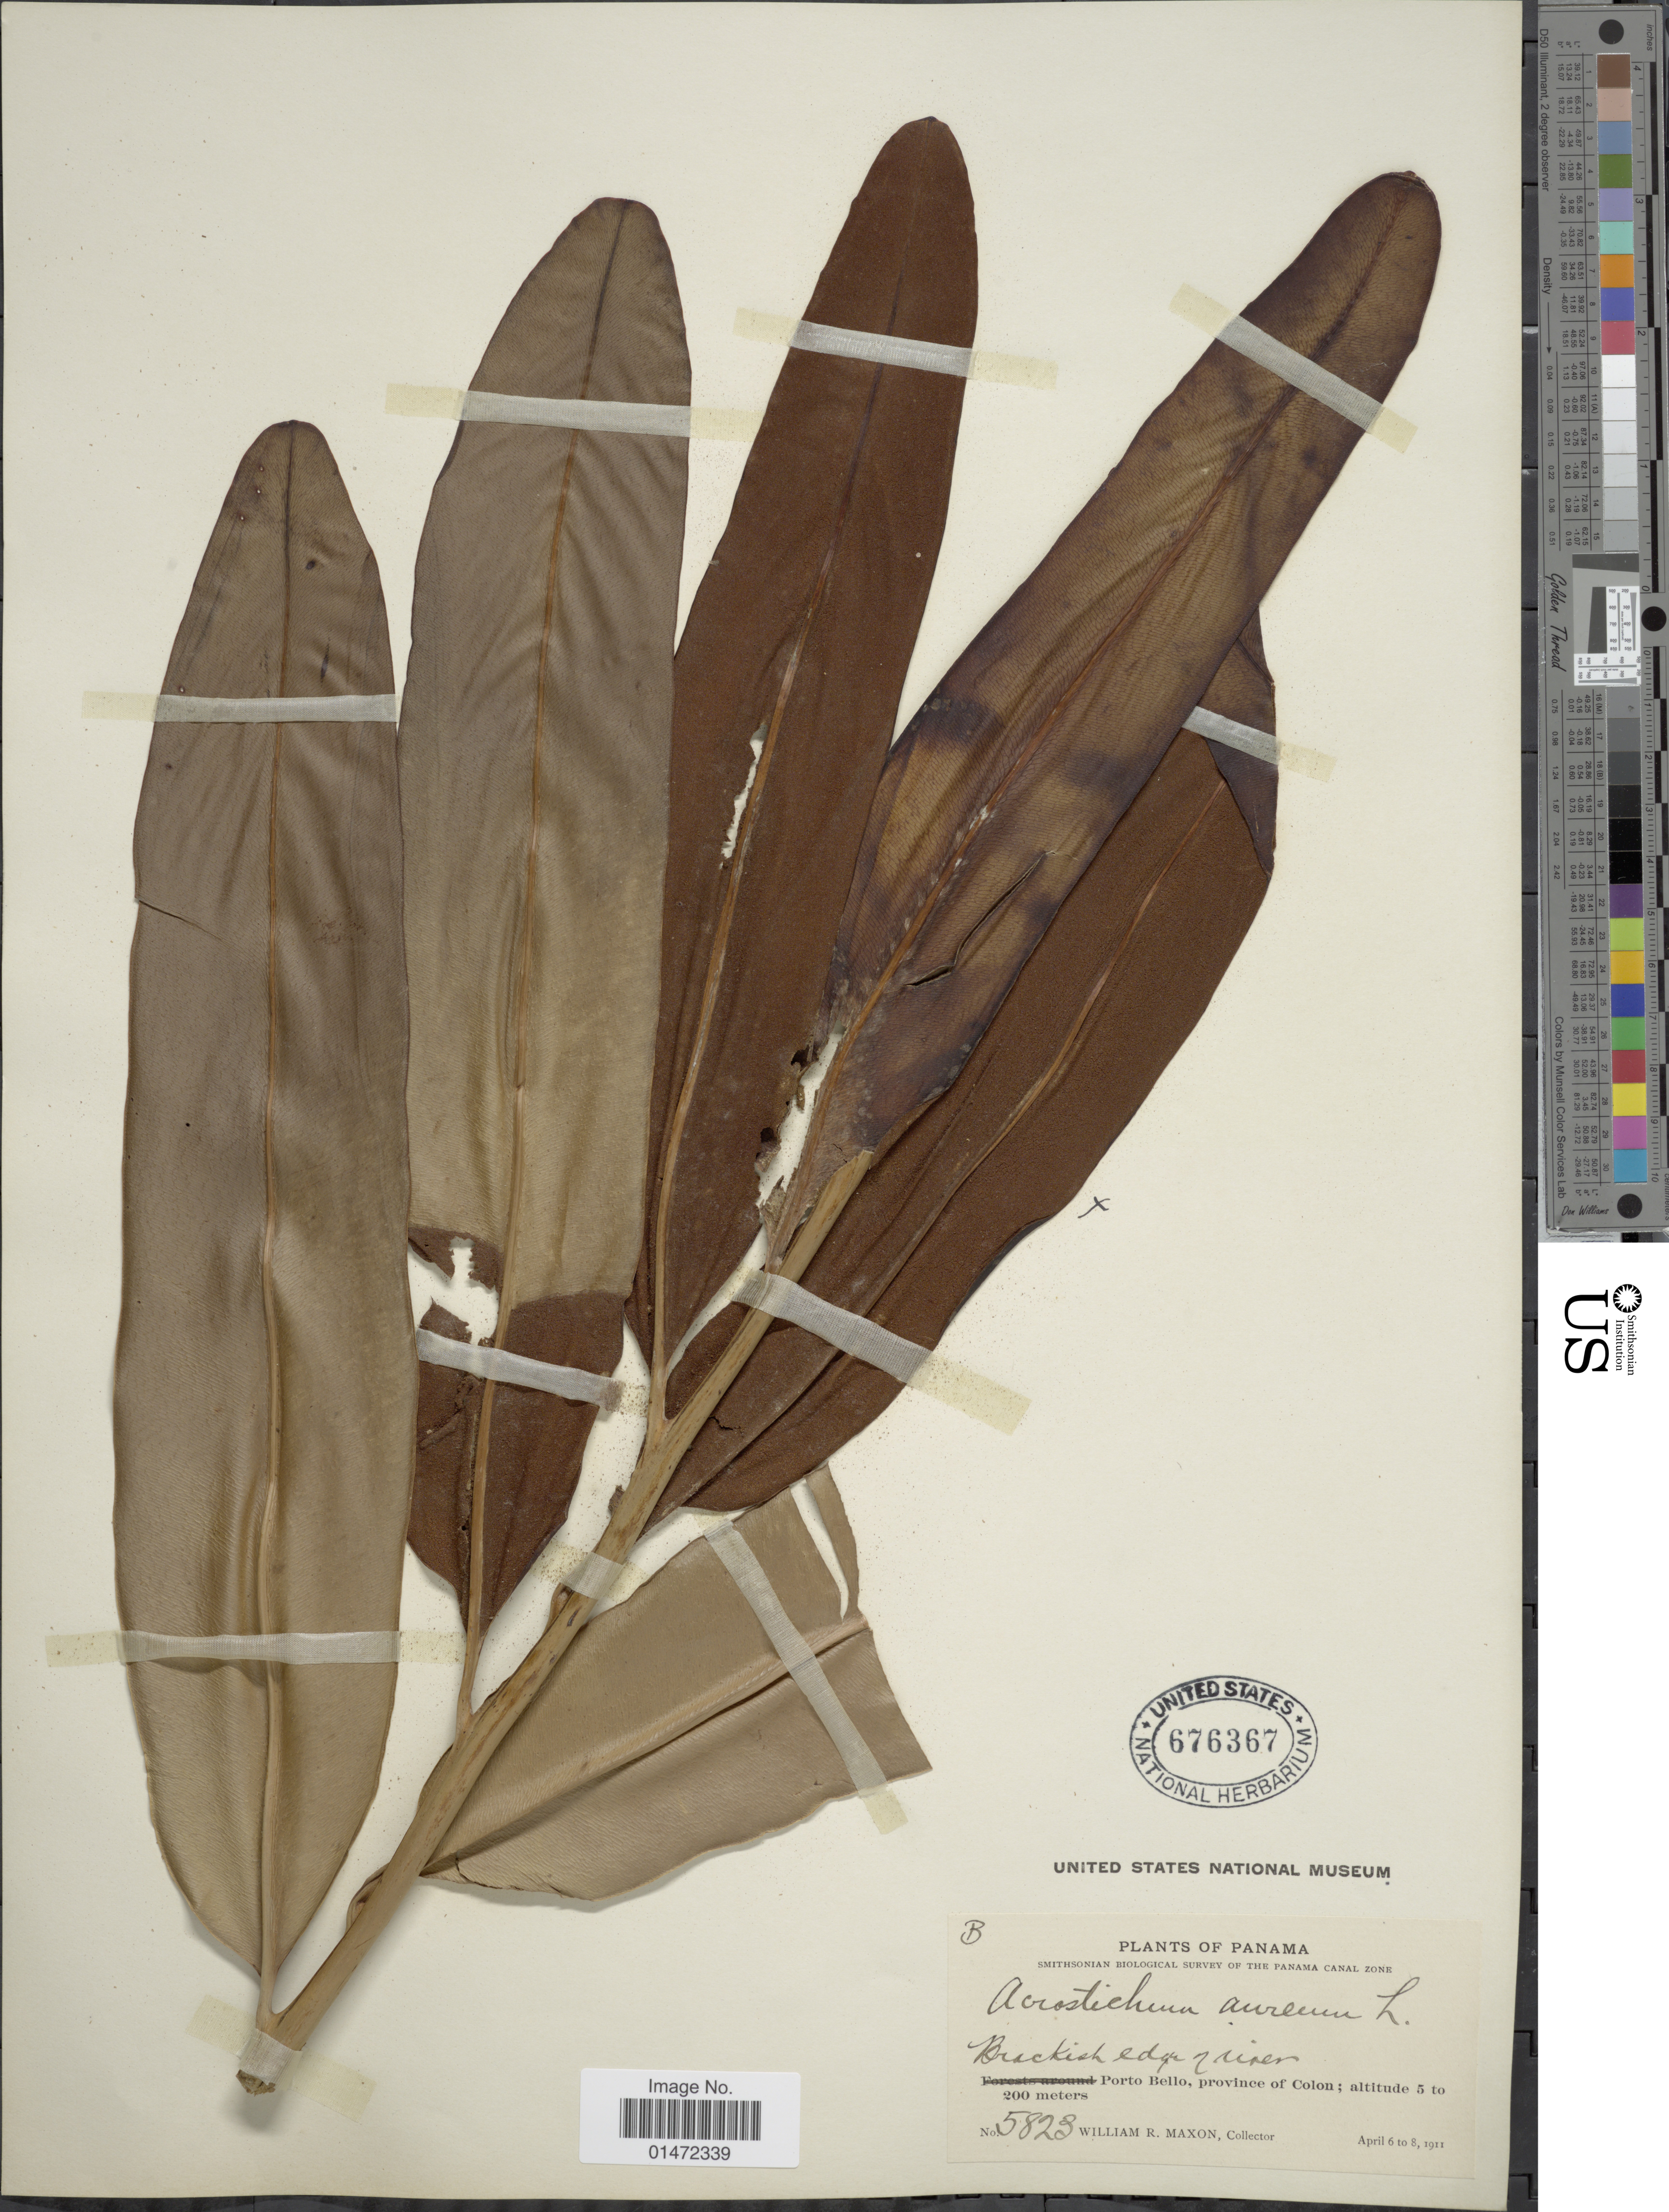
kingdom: Plantae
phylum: Tracheophyta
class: Polypodiopsida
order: Polypodiales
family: Pteridaceae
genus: Acrostichum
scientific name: Acrostichum aureum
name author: L.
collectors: W. R. Maxon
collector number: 5823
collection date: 1911-04-06/1911-04-08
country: Panama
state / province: Colón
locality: Brackish edge of river. Porto Bello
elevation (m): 5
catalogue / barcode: US 676367